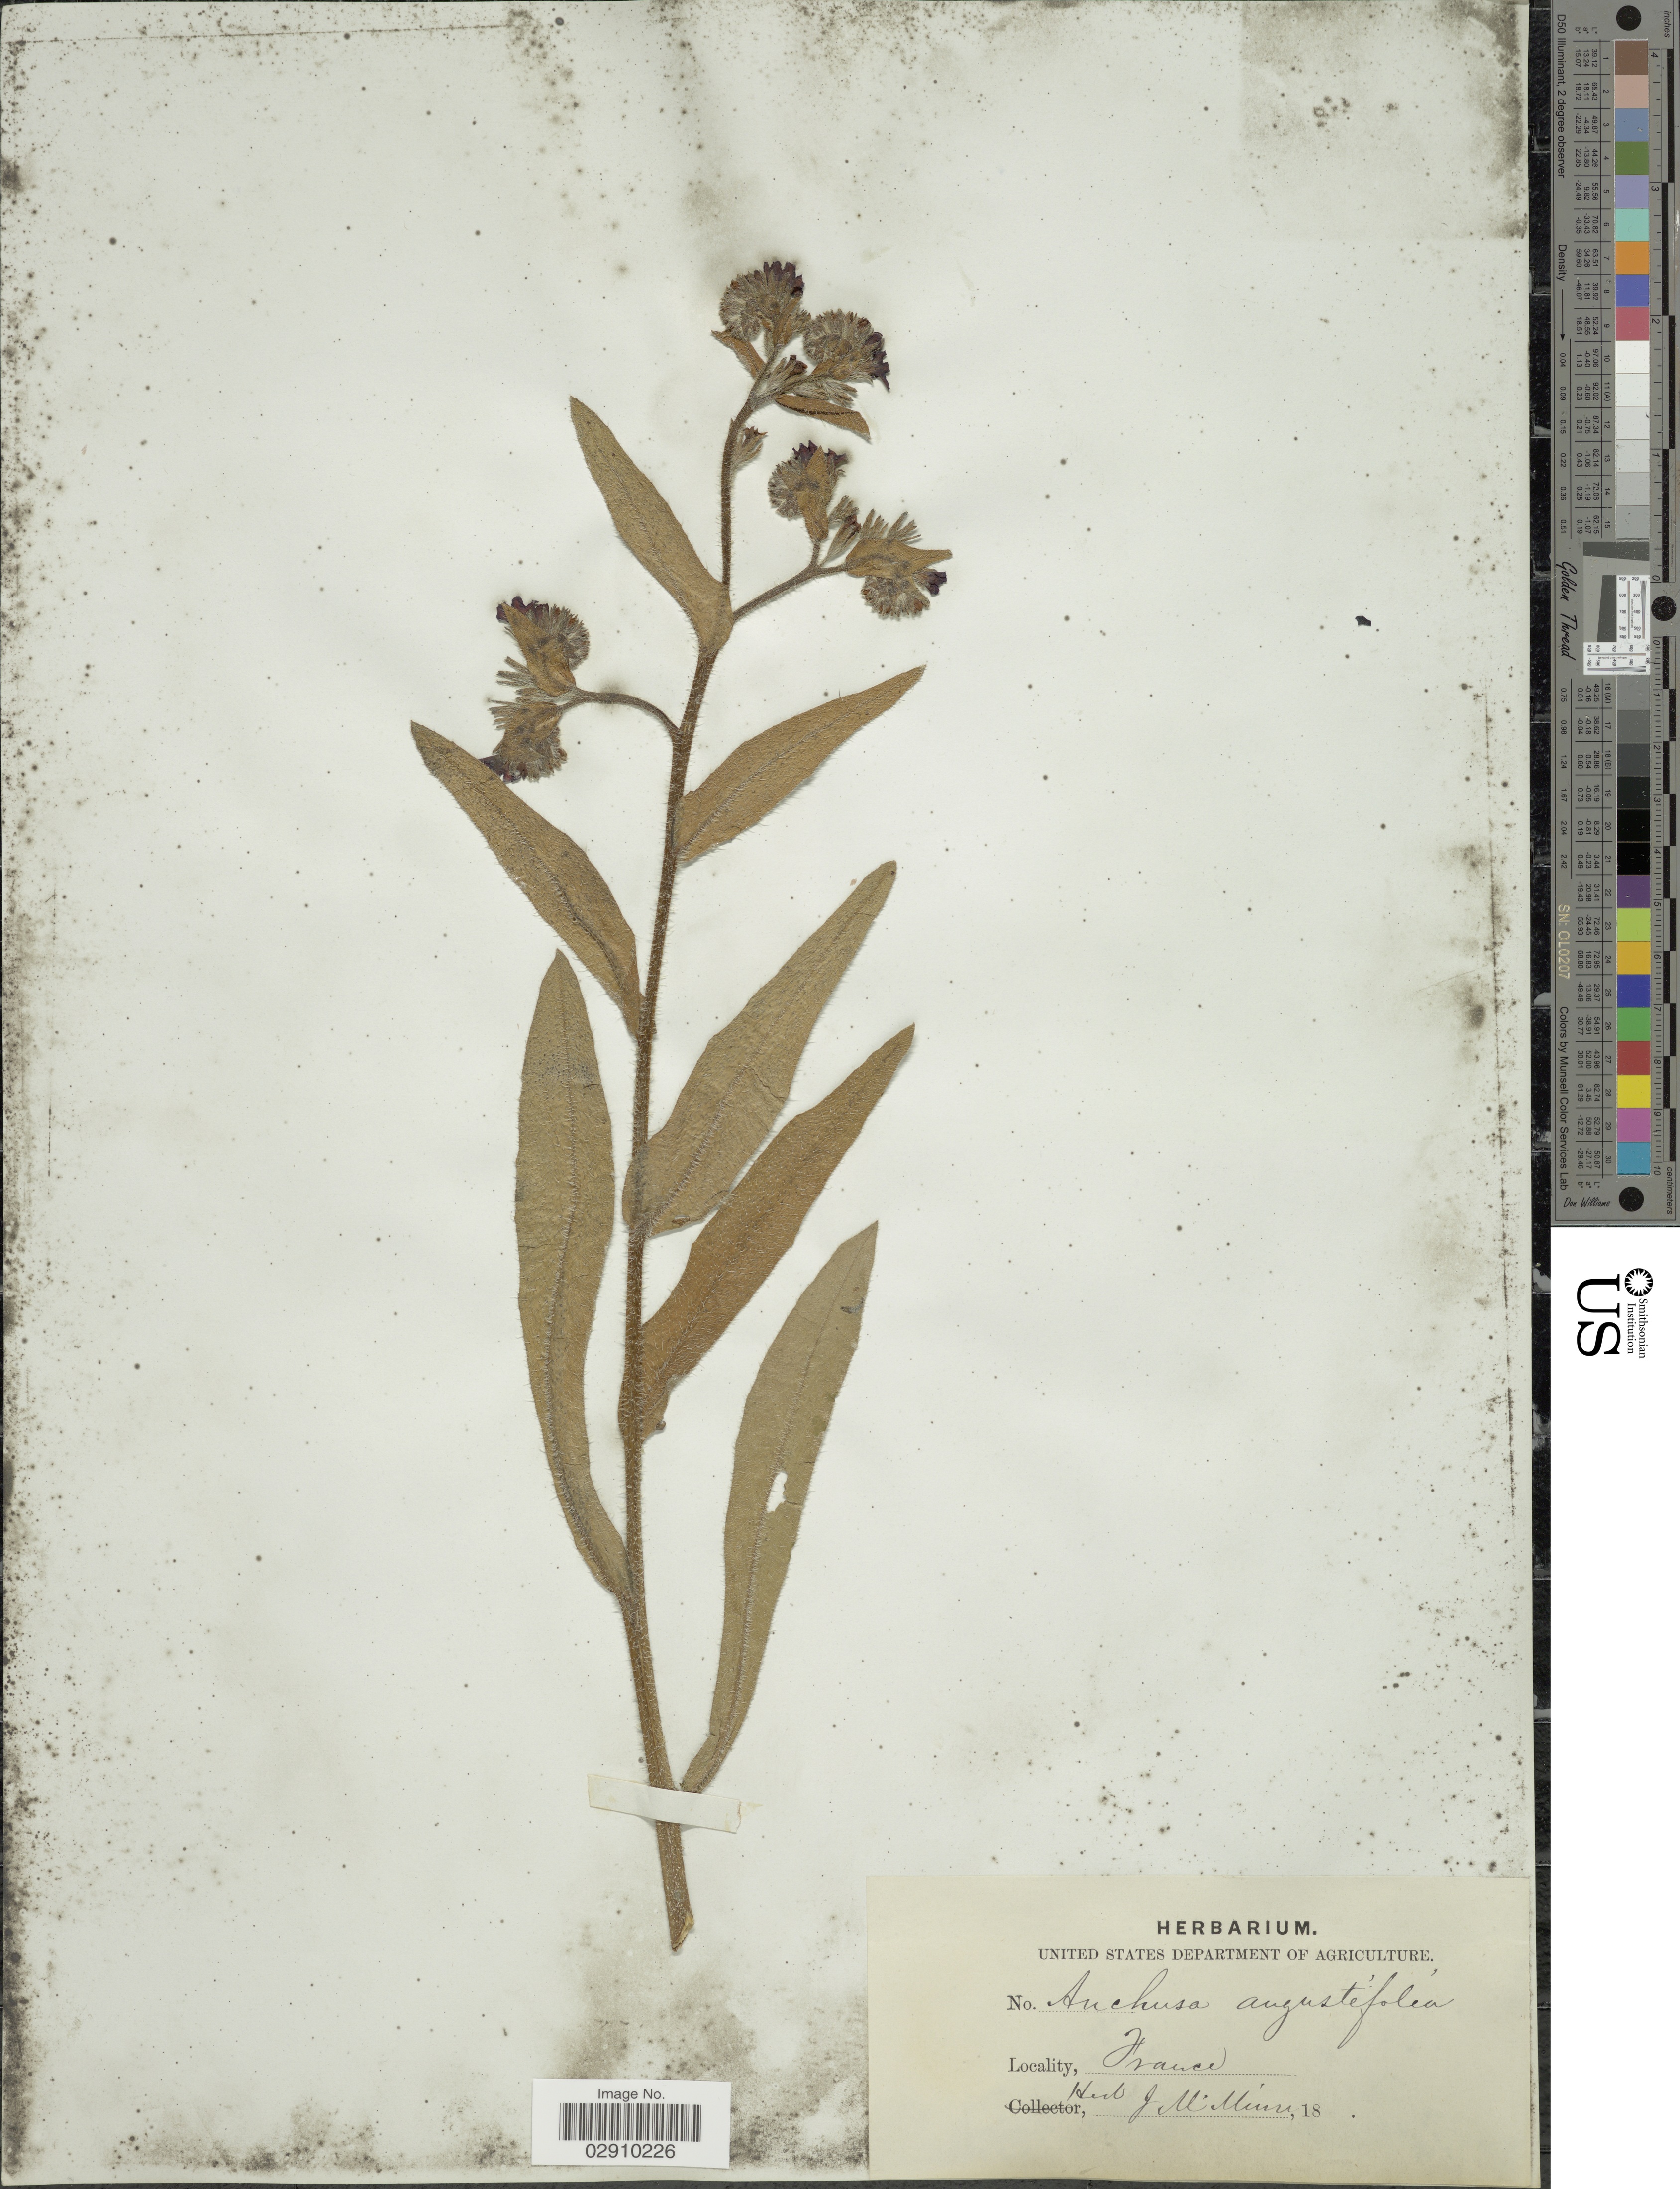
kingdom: Plantae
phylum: Tracheophyta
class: Magnoliopsida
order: Boraginales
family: Boraginaceae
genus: Anchusa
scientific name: Anchusa angustifolia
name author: L.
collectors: Ex herb. Minn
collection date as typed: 18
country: France